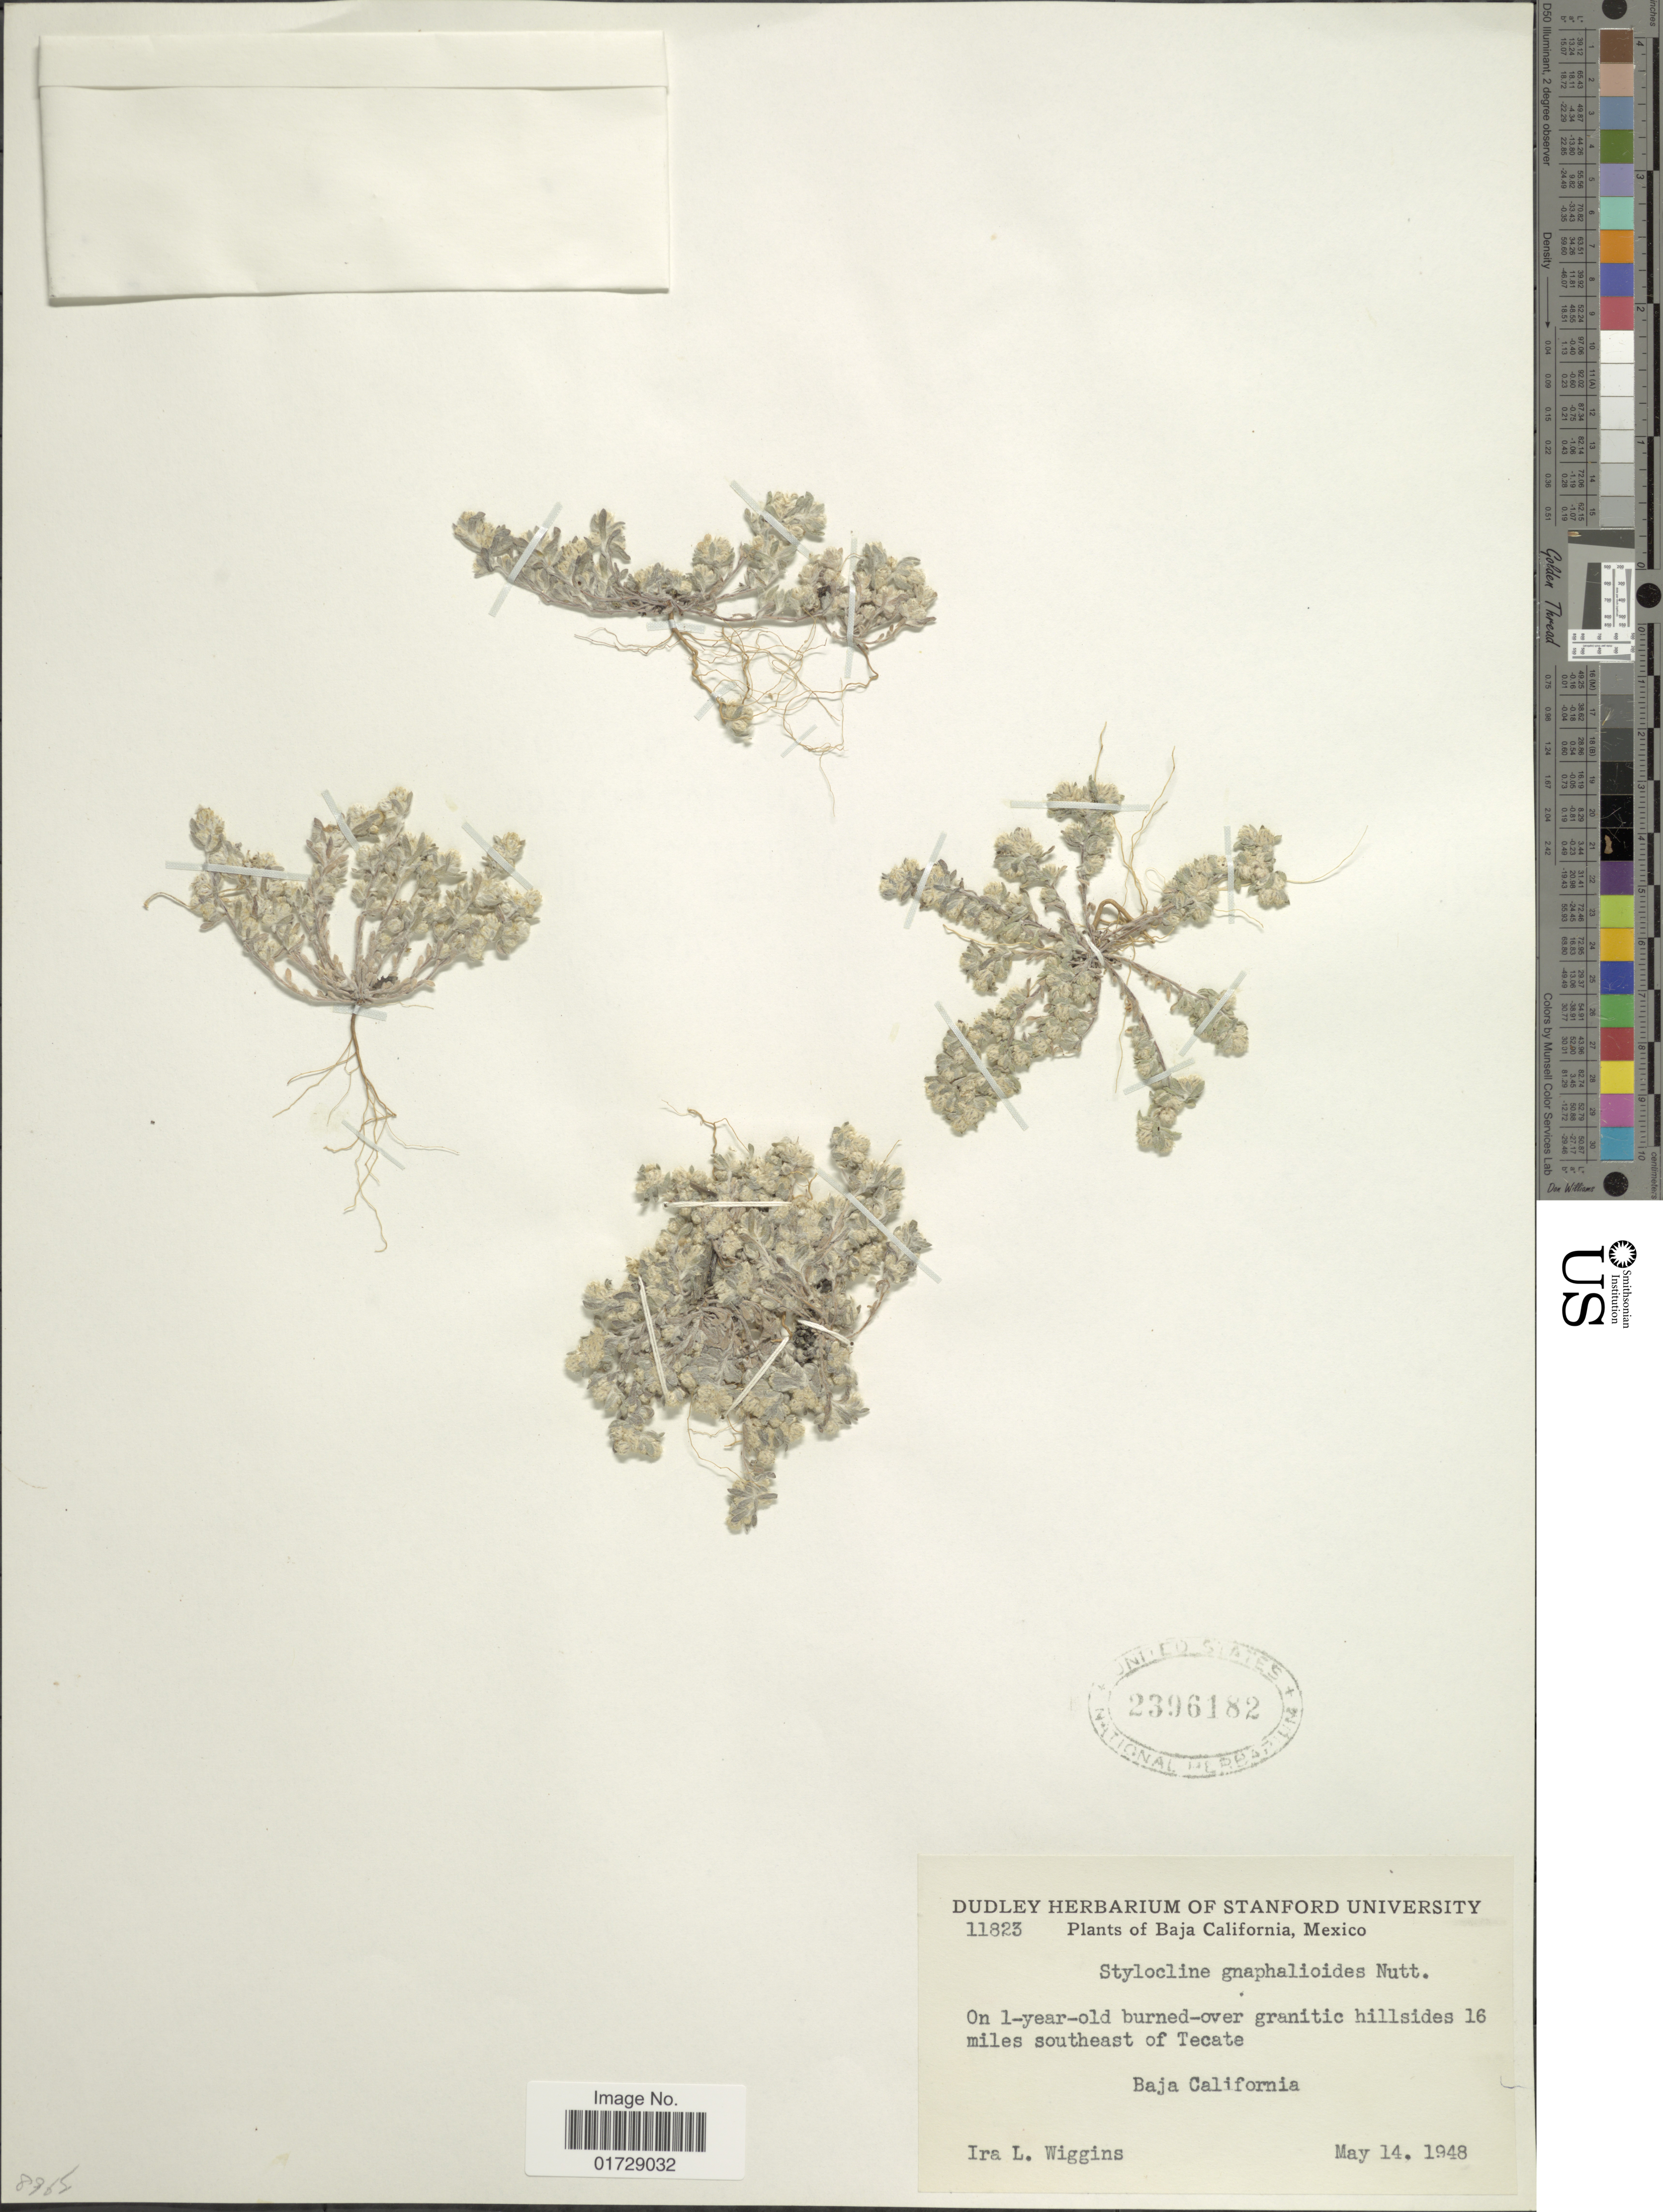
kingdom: Plantae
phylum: Tracheophyta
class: Magnoliopsida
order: Asterales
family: Asteraceae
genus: Stylocline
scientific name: Stylocline gnaphalioides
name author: Nutt.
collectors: I. L. Wiggins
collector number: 11823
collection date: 1948-05-14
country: Mexico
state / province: Baja California Sur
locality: On 1 year old burned over granatic hillsides 16 miles southeast of Tecate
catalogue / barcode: US 2396182